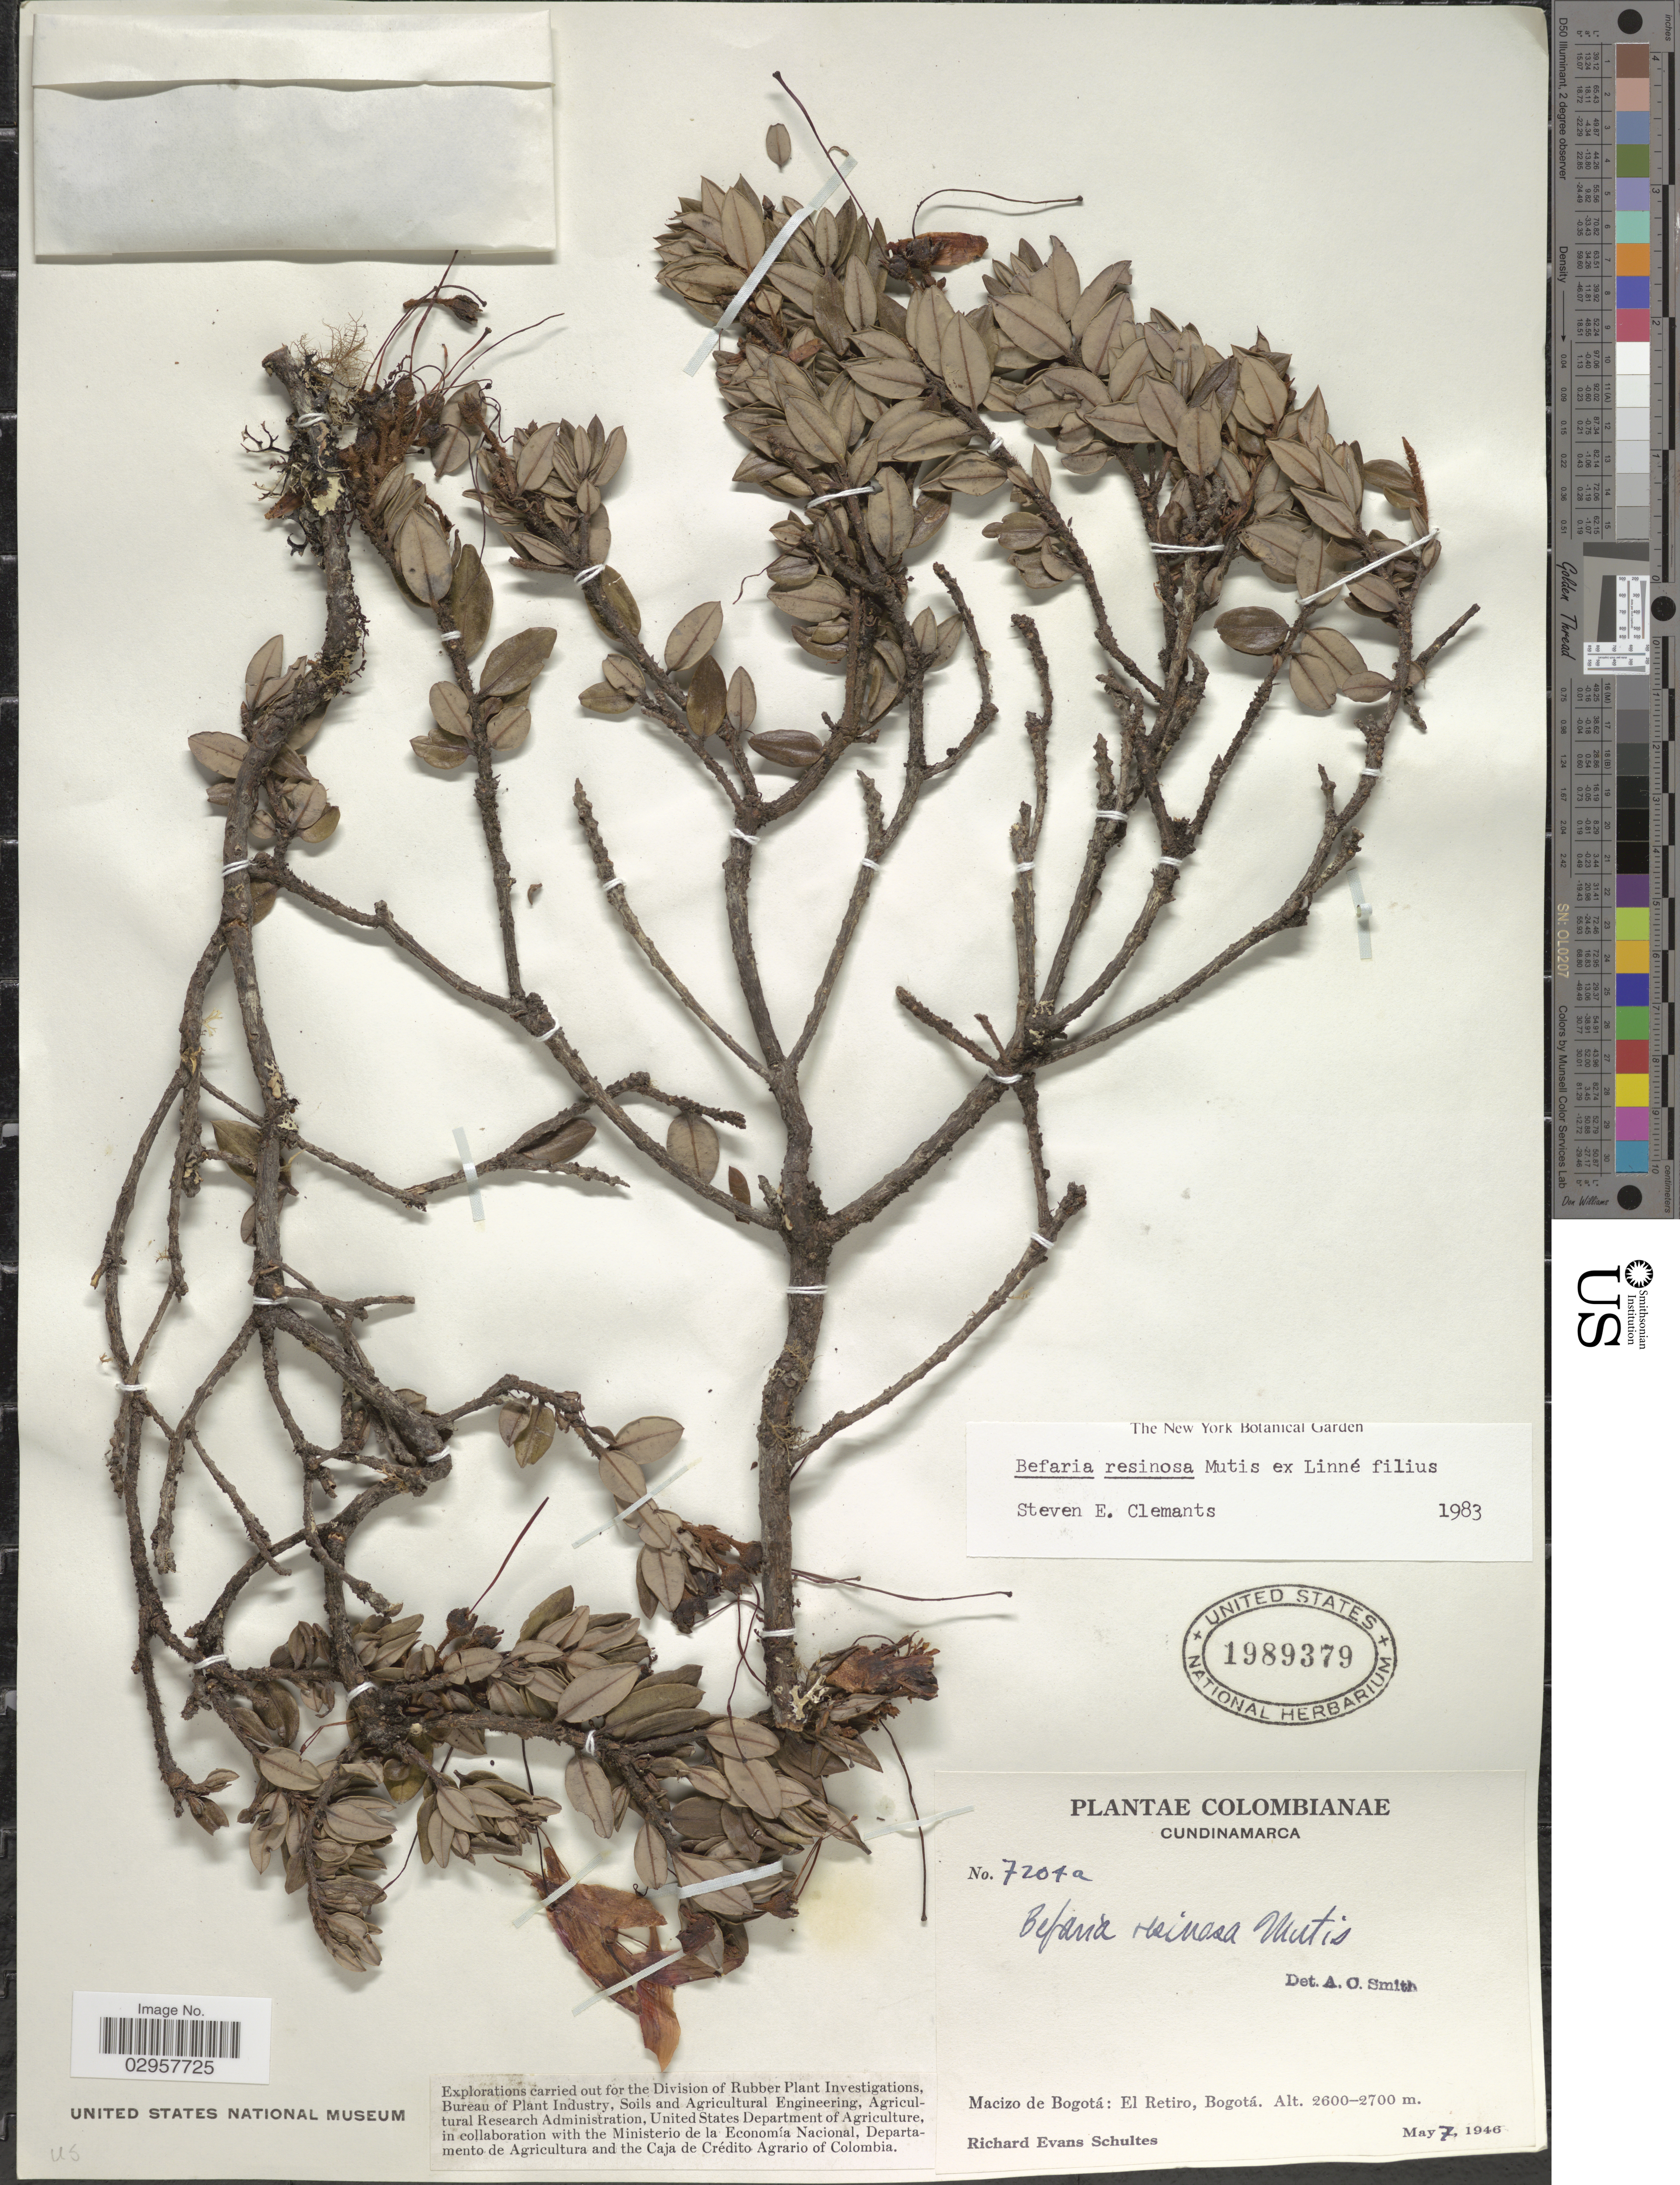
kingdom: Plantae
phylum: Tracheophyta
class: Magnoliopsida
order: Ericales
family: Ericaceae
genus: Befaria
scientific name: Befaria resinosa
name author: Mutis ex L. f.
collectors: R. E. Schultes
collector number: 7204a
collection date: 1946-05-07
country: Colombia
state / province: Bogota D.C.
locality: Macizo de Bogotá: El Retiro, Bogotá.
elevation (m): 2600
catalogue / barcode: US 1989379